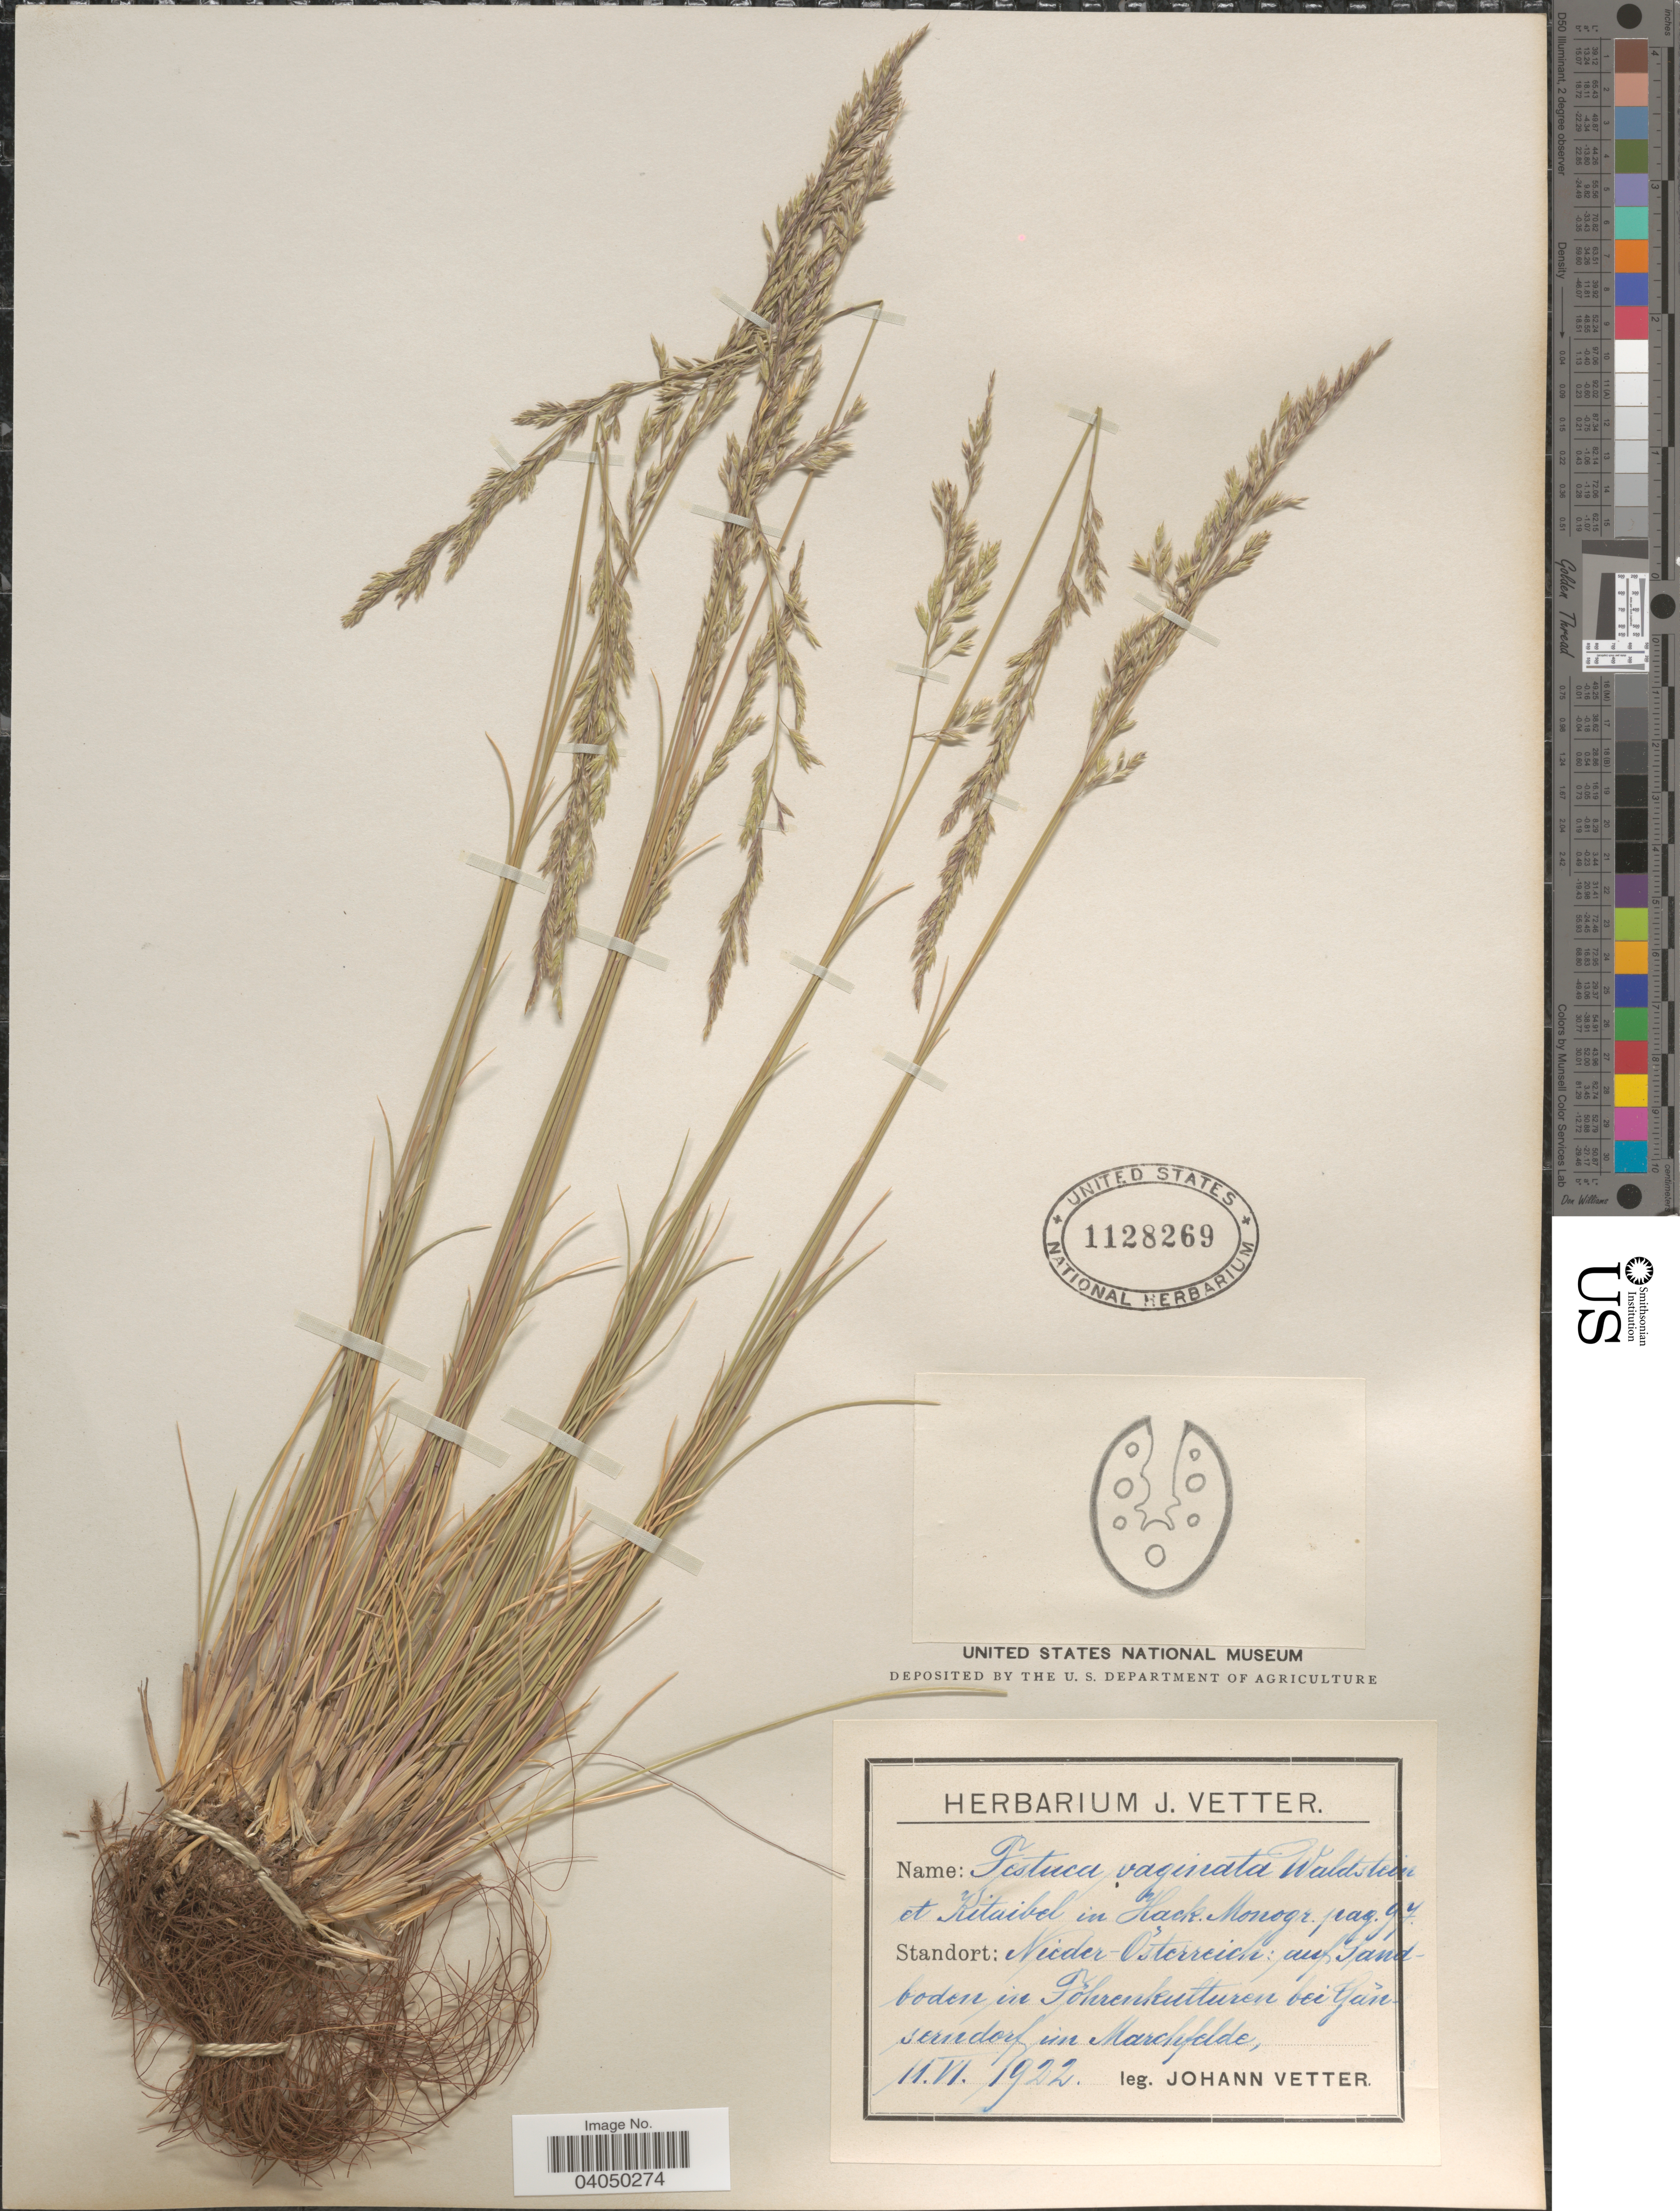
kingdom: Plantae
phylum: Tracheophyta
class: Liliopsida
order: Poales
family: Poaceae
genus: Festuca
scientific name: Festuca vaginata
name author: Waldst. & Kit. ex Willd.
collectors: J. Vetter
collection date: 1922-06-11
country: Austria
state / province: Niederosterreich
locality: Auf Sandboden in Föhrenkulturen bei Gänserndorf in Marchfelde.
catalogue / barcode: US 1128269